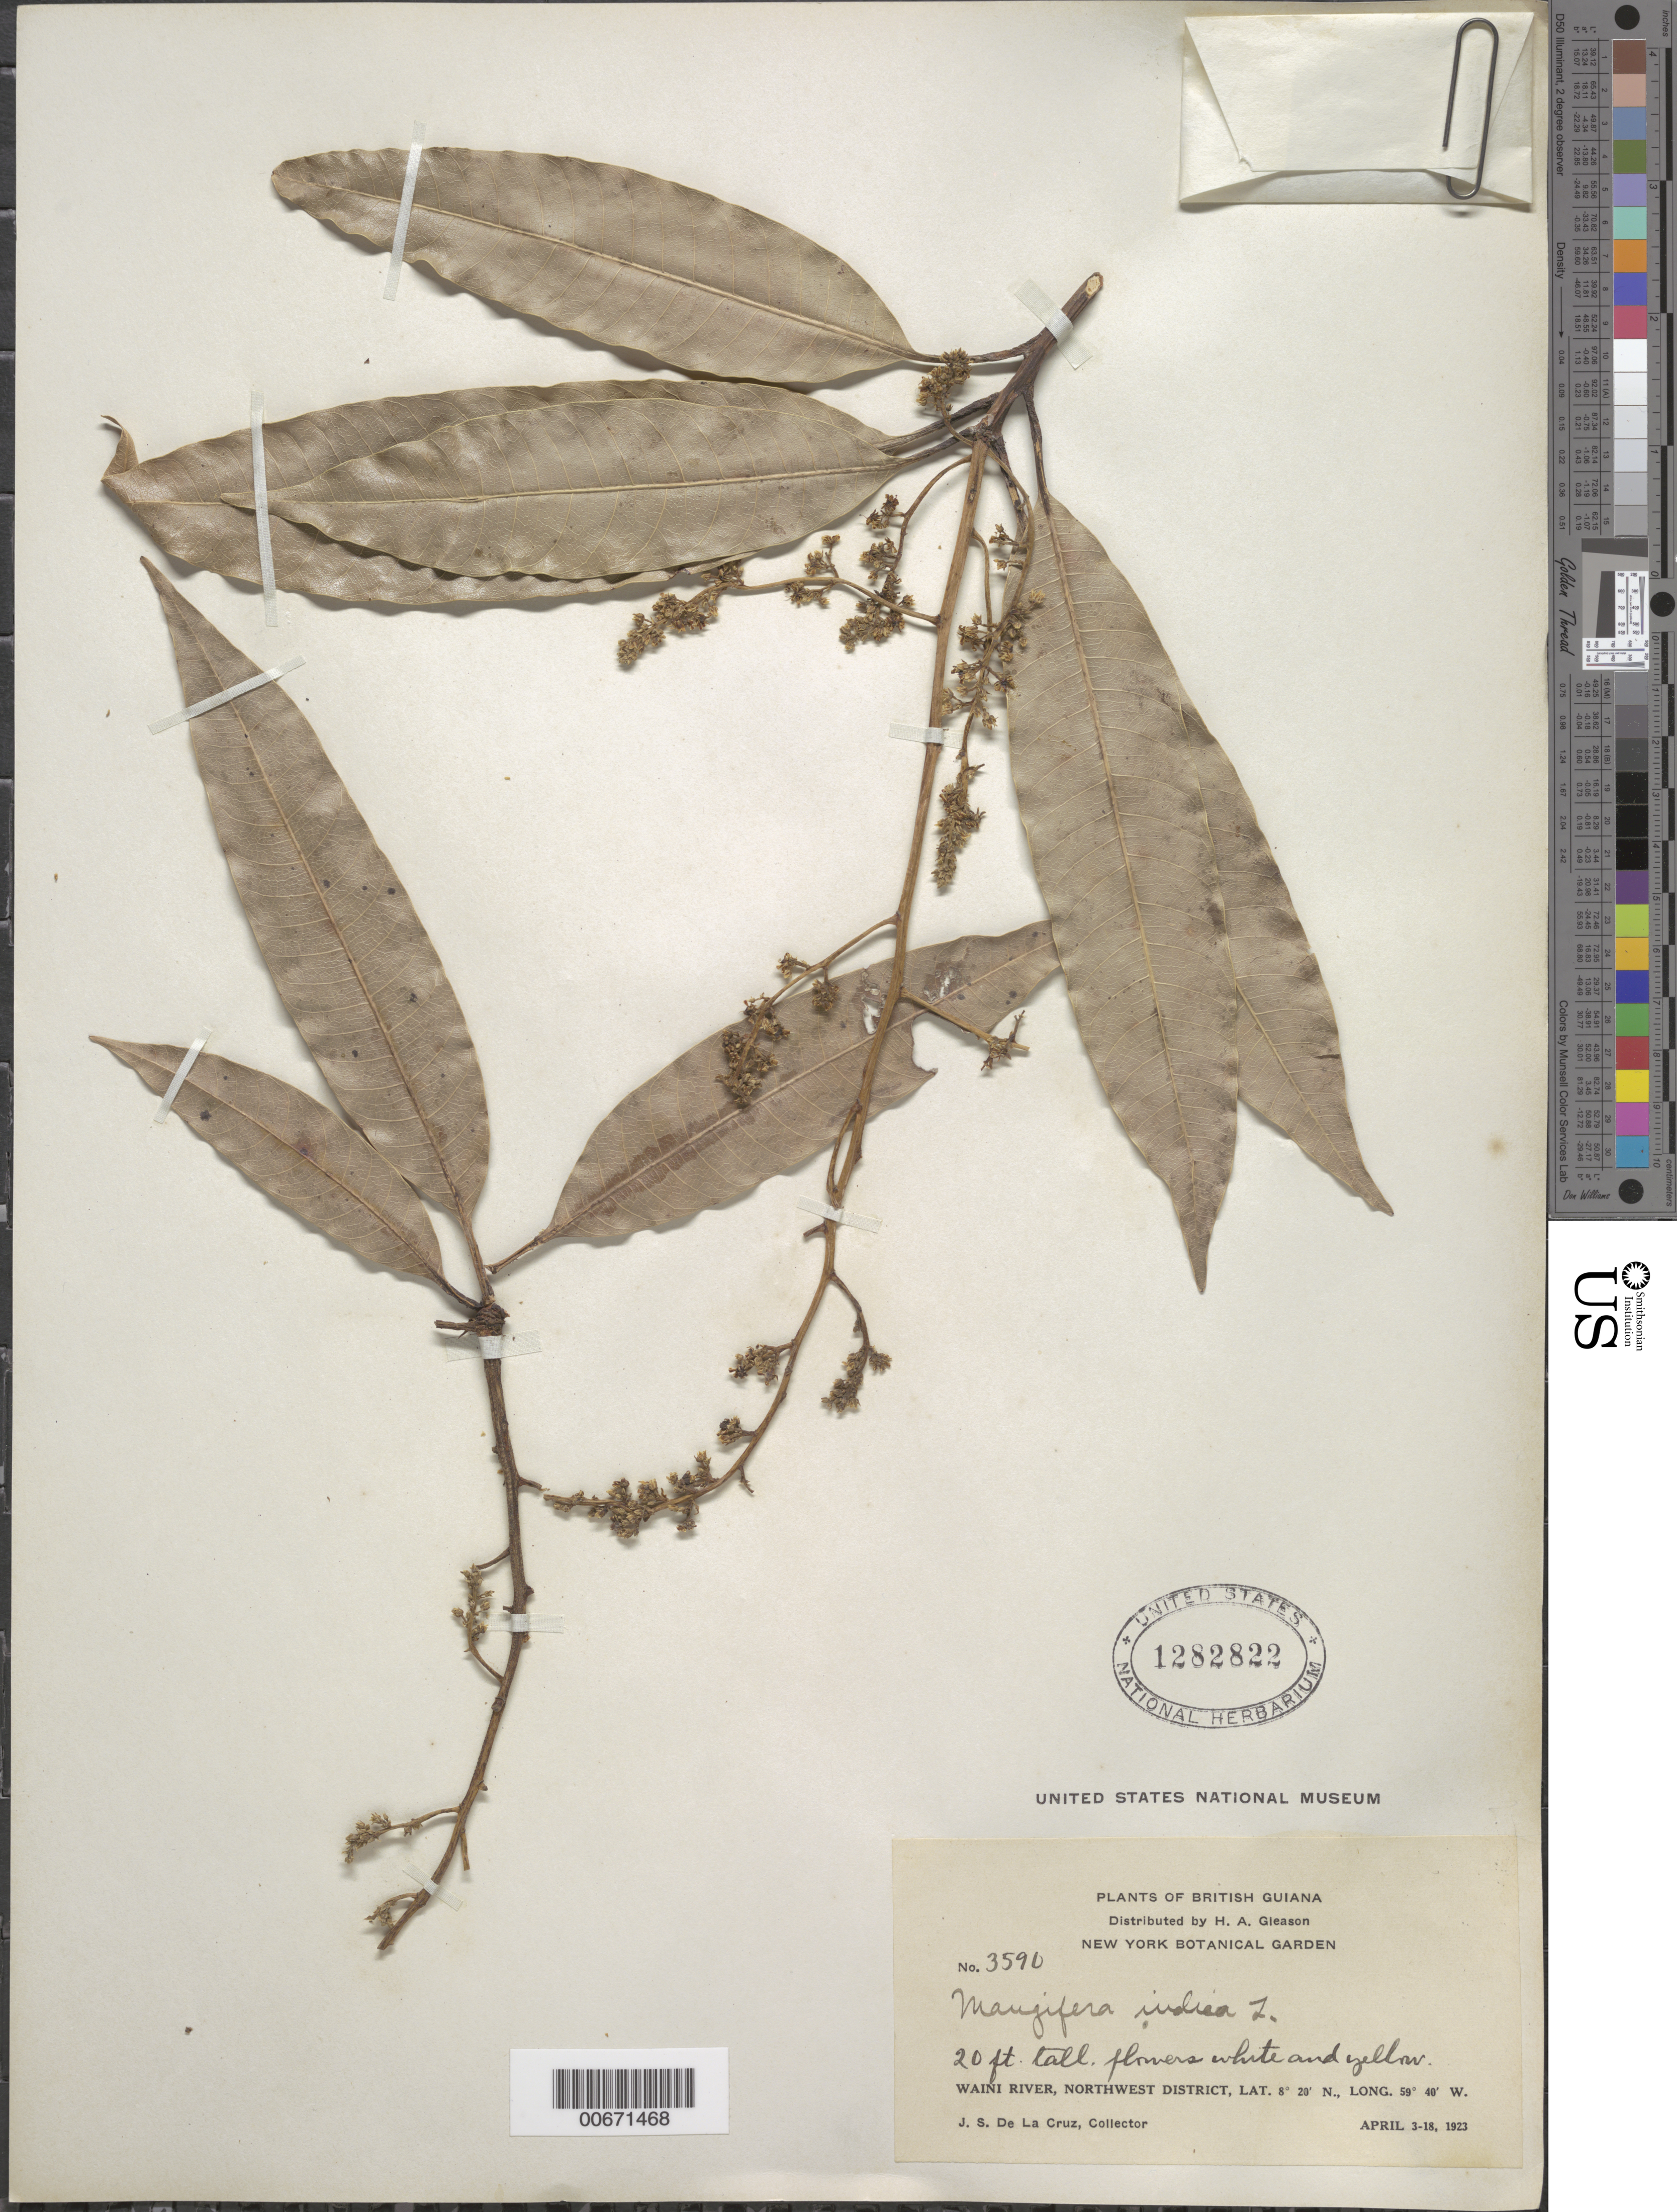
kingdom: Plantae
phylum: Tracheophyta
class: Magnoliopsida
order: Sapindales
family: Anacardiaceae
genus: Mangifera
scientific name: Mangifera indica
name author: L.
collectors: J. S. de la Cruz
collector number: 3590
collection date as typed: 3-Apr-23 to 18-Apr-23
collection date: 1923-04-03/1923-04-18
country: Guyana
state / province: Barima-Waini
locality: Waini R., NW District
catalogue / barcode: US 1282822